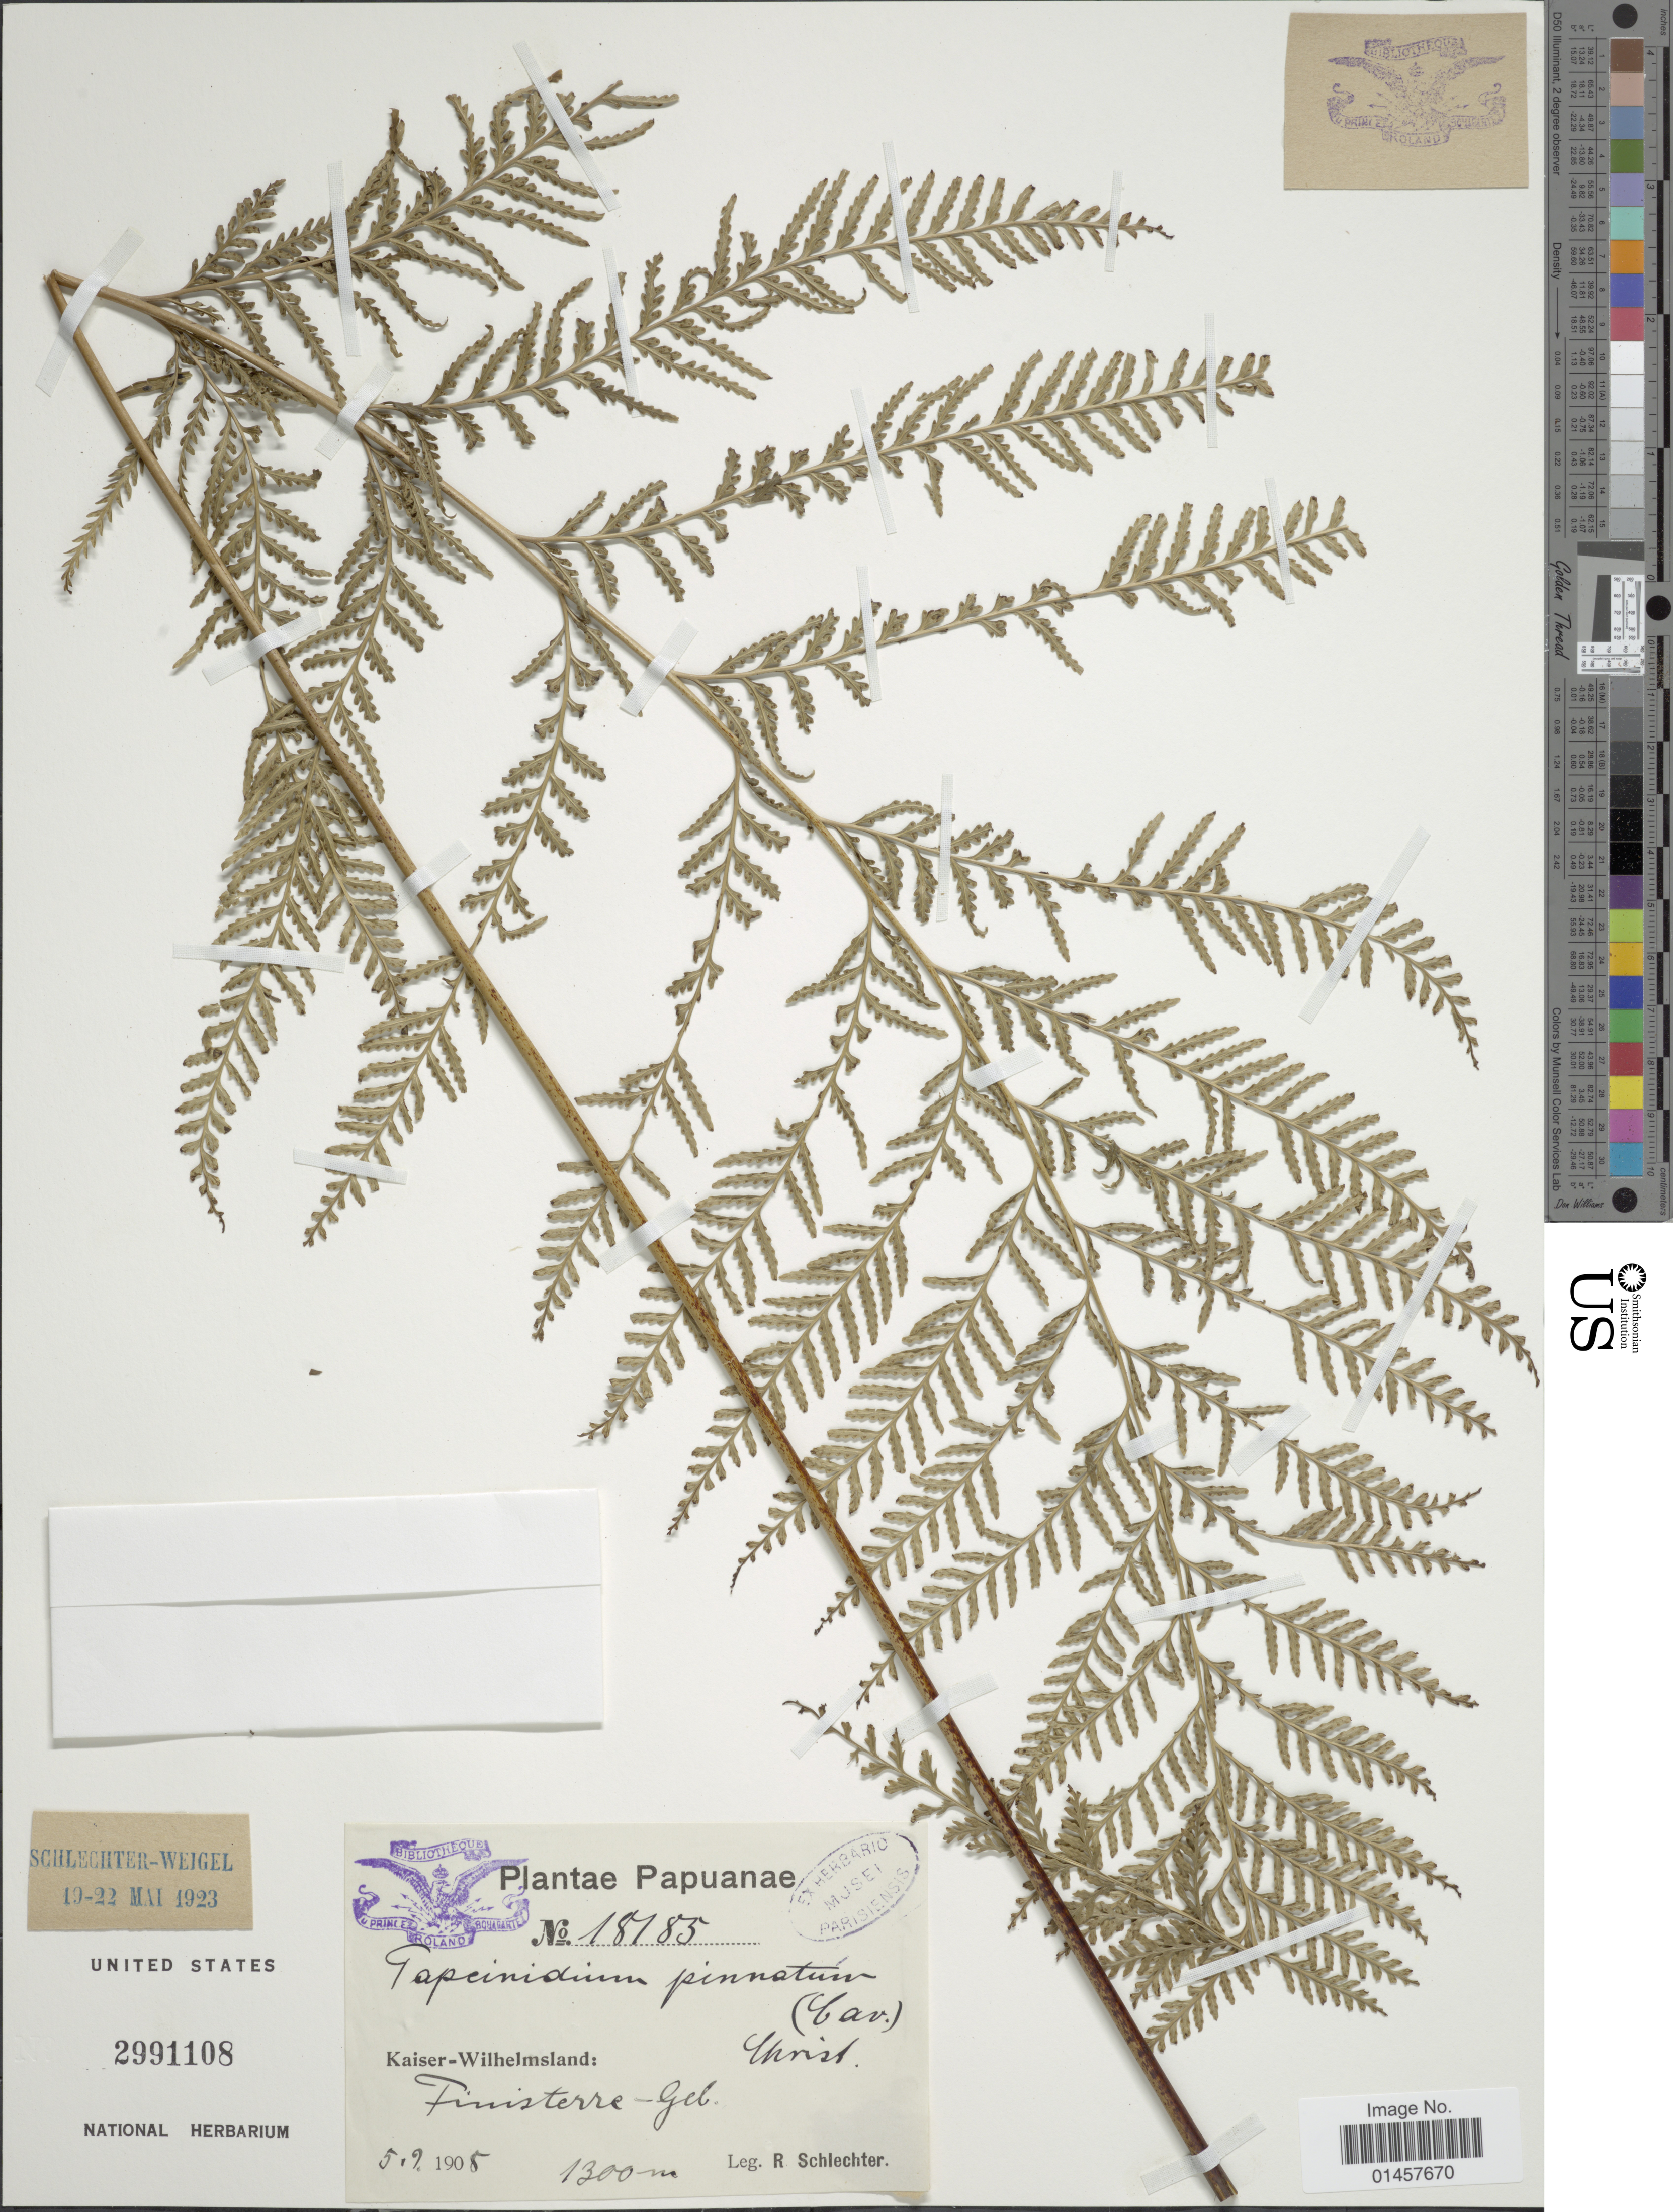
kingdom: Plantae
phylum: Tracheophyta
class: Polypodiopsida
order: Polypodiales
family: Lindsaeaceae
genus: Tapeinidium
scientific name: Tapeinidium pinnatum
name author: (Cav.) C. Chr.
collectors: F. R. R. Schlechter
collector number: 18185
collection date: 1909-09-05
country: Papua New Guinea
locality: Papuanae, Kaiser-Wilhelmsland; Finisteregeb.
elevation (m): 1300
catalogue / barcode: US 2991108